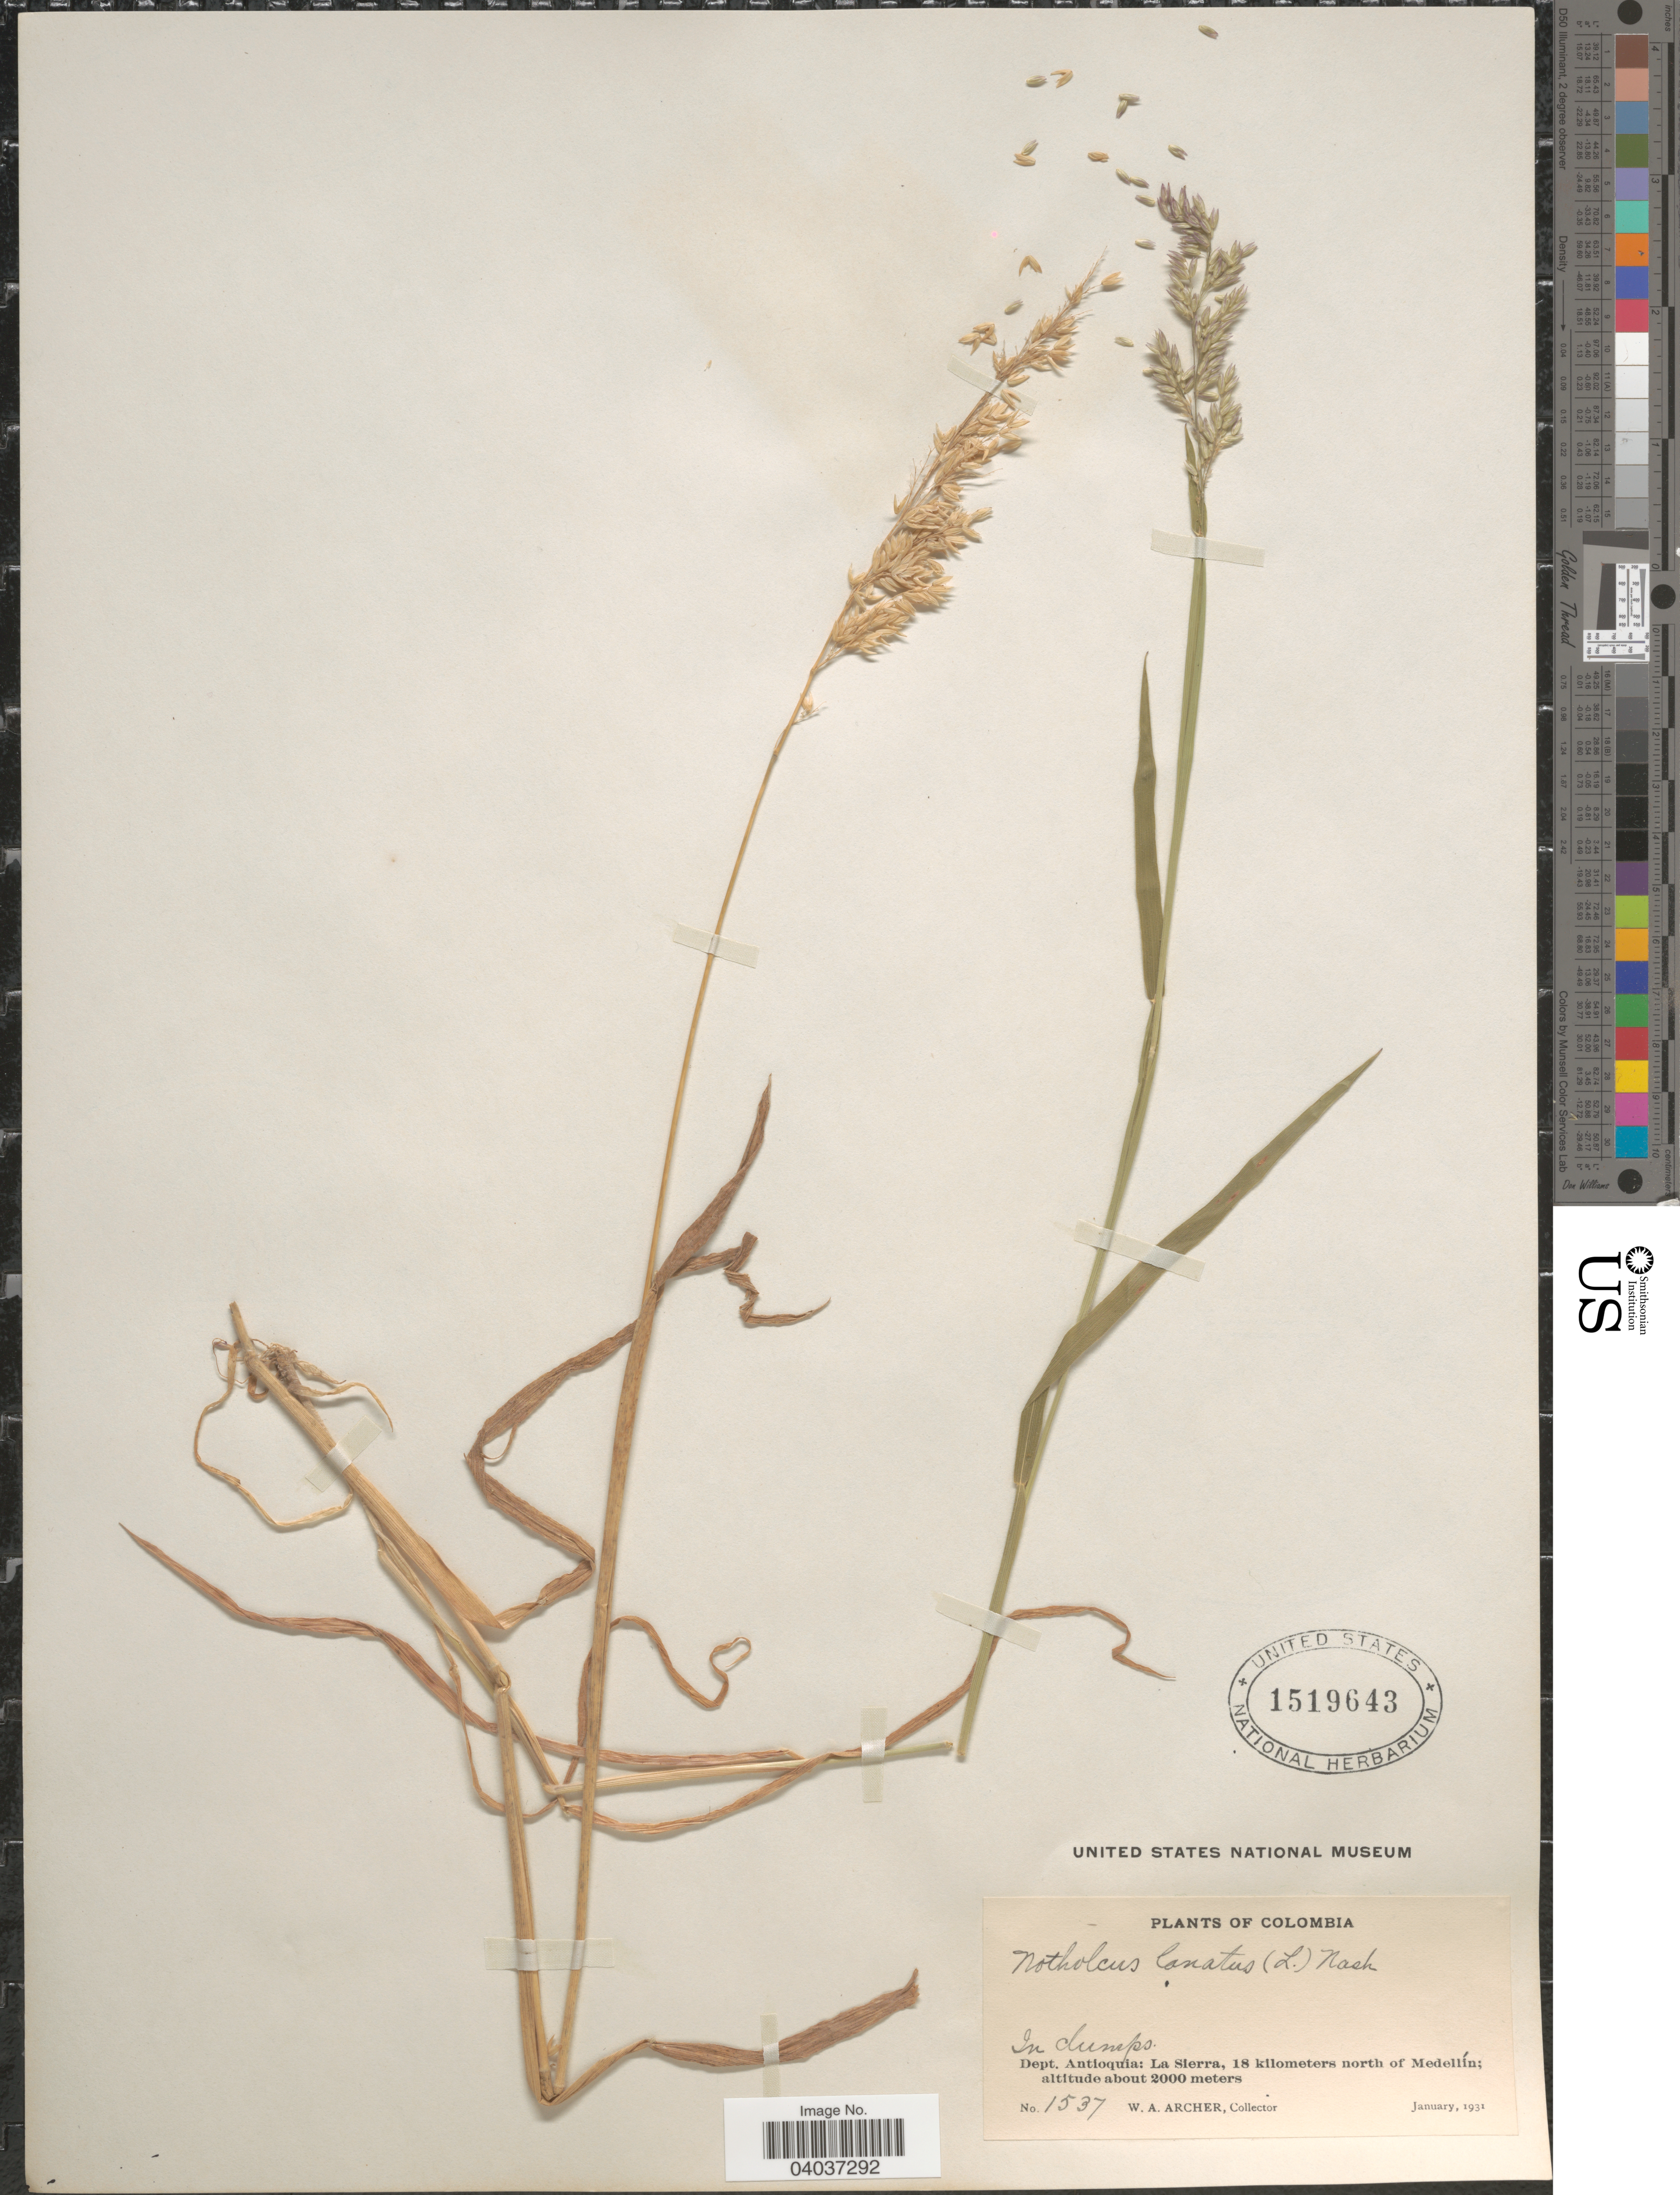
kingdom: Plantae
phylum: Tracheophyta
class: Liliopsida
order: Poales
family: Poaceae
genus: Holcus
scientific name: Holcus lanatus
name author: L.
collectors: W. Archer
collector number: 1537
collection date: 1931-01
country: Colombia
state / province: Antioquia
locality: Dept. Antioquia: La Sierra, 18 kilometers north of Medellín.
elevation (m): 2000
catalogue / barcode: US 1519643